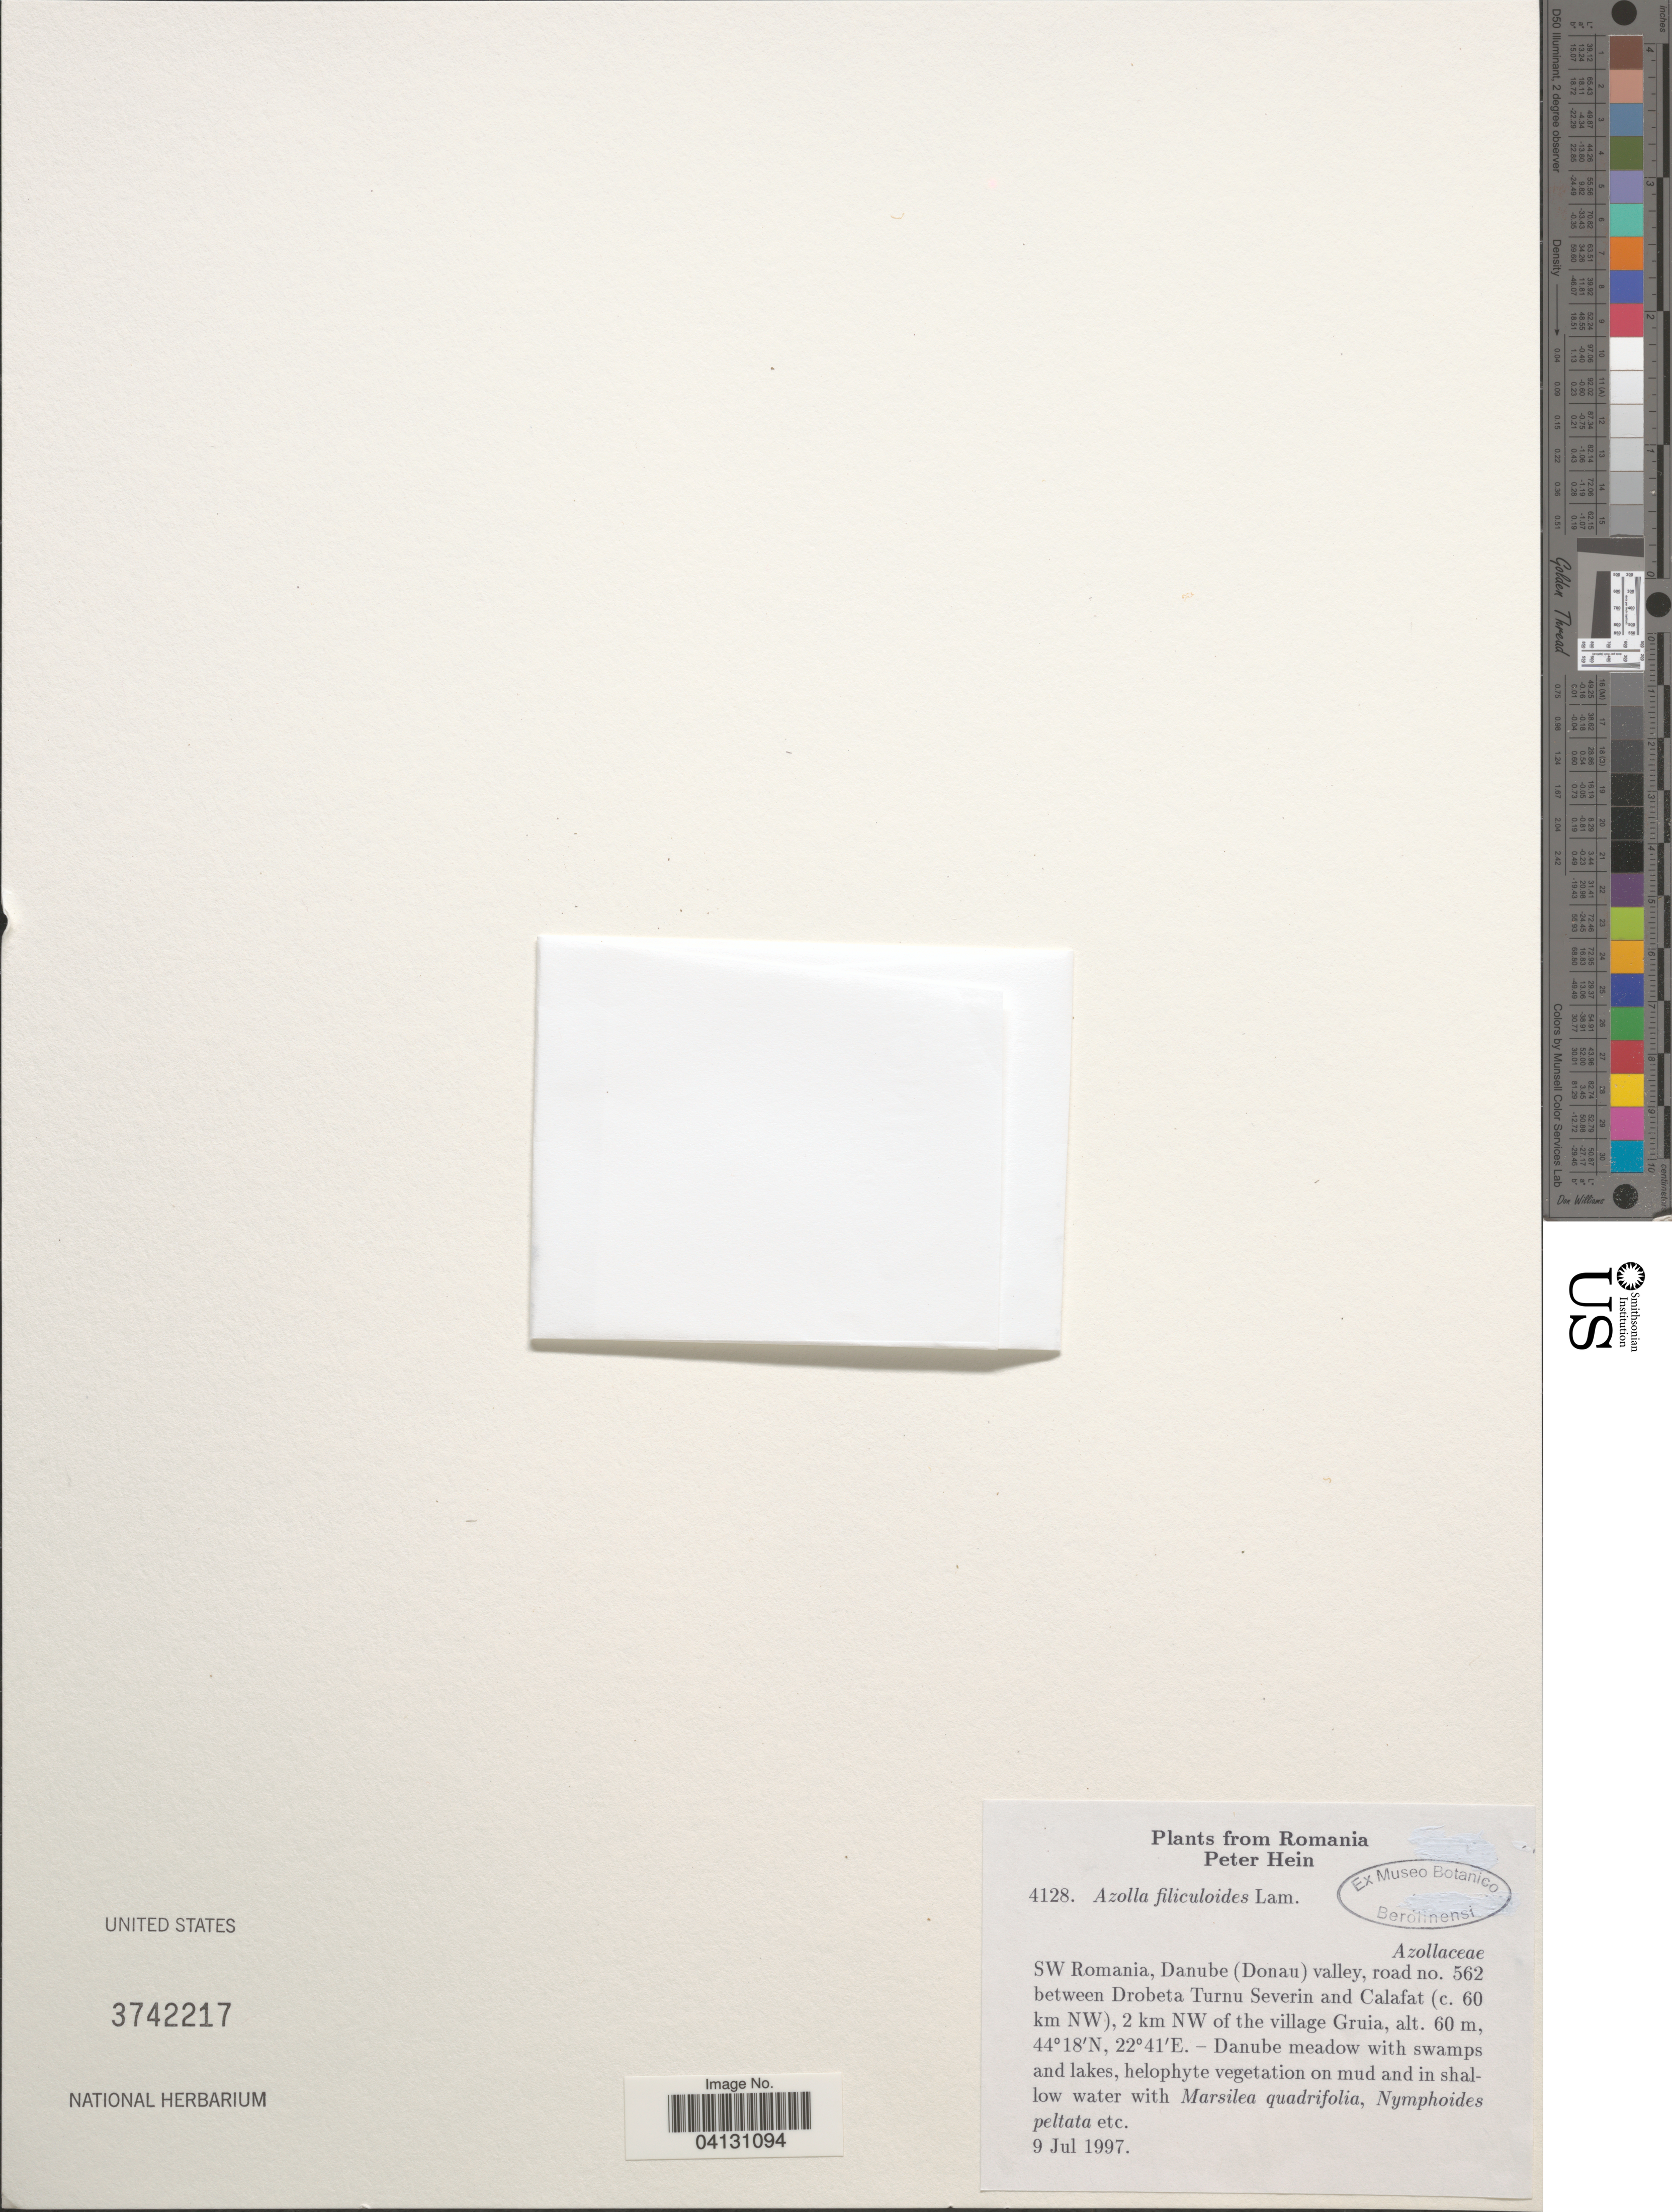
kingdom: Plantae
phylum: Tracheophyta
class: Polypodiopsida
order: Salviniales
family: Salviniaceae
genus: Azolla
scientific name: Azolla filiculoides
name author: Lam.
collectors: P. Hein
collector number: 4128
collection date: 1997-07-09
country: Romania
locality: SW Romania, Danube (Donau) valley, road no. 562 between Drobeta Turnu Severin and Calafat (c. 60 km NW), 2 km NW of the village Gruia. Danube meadow.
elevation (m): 60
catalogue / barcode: US 3742217